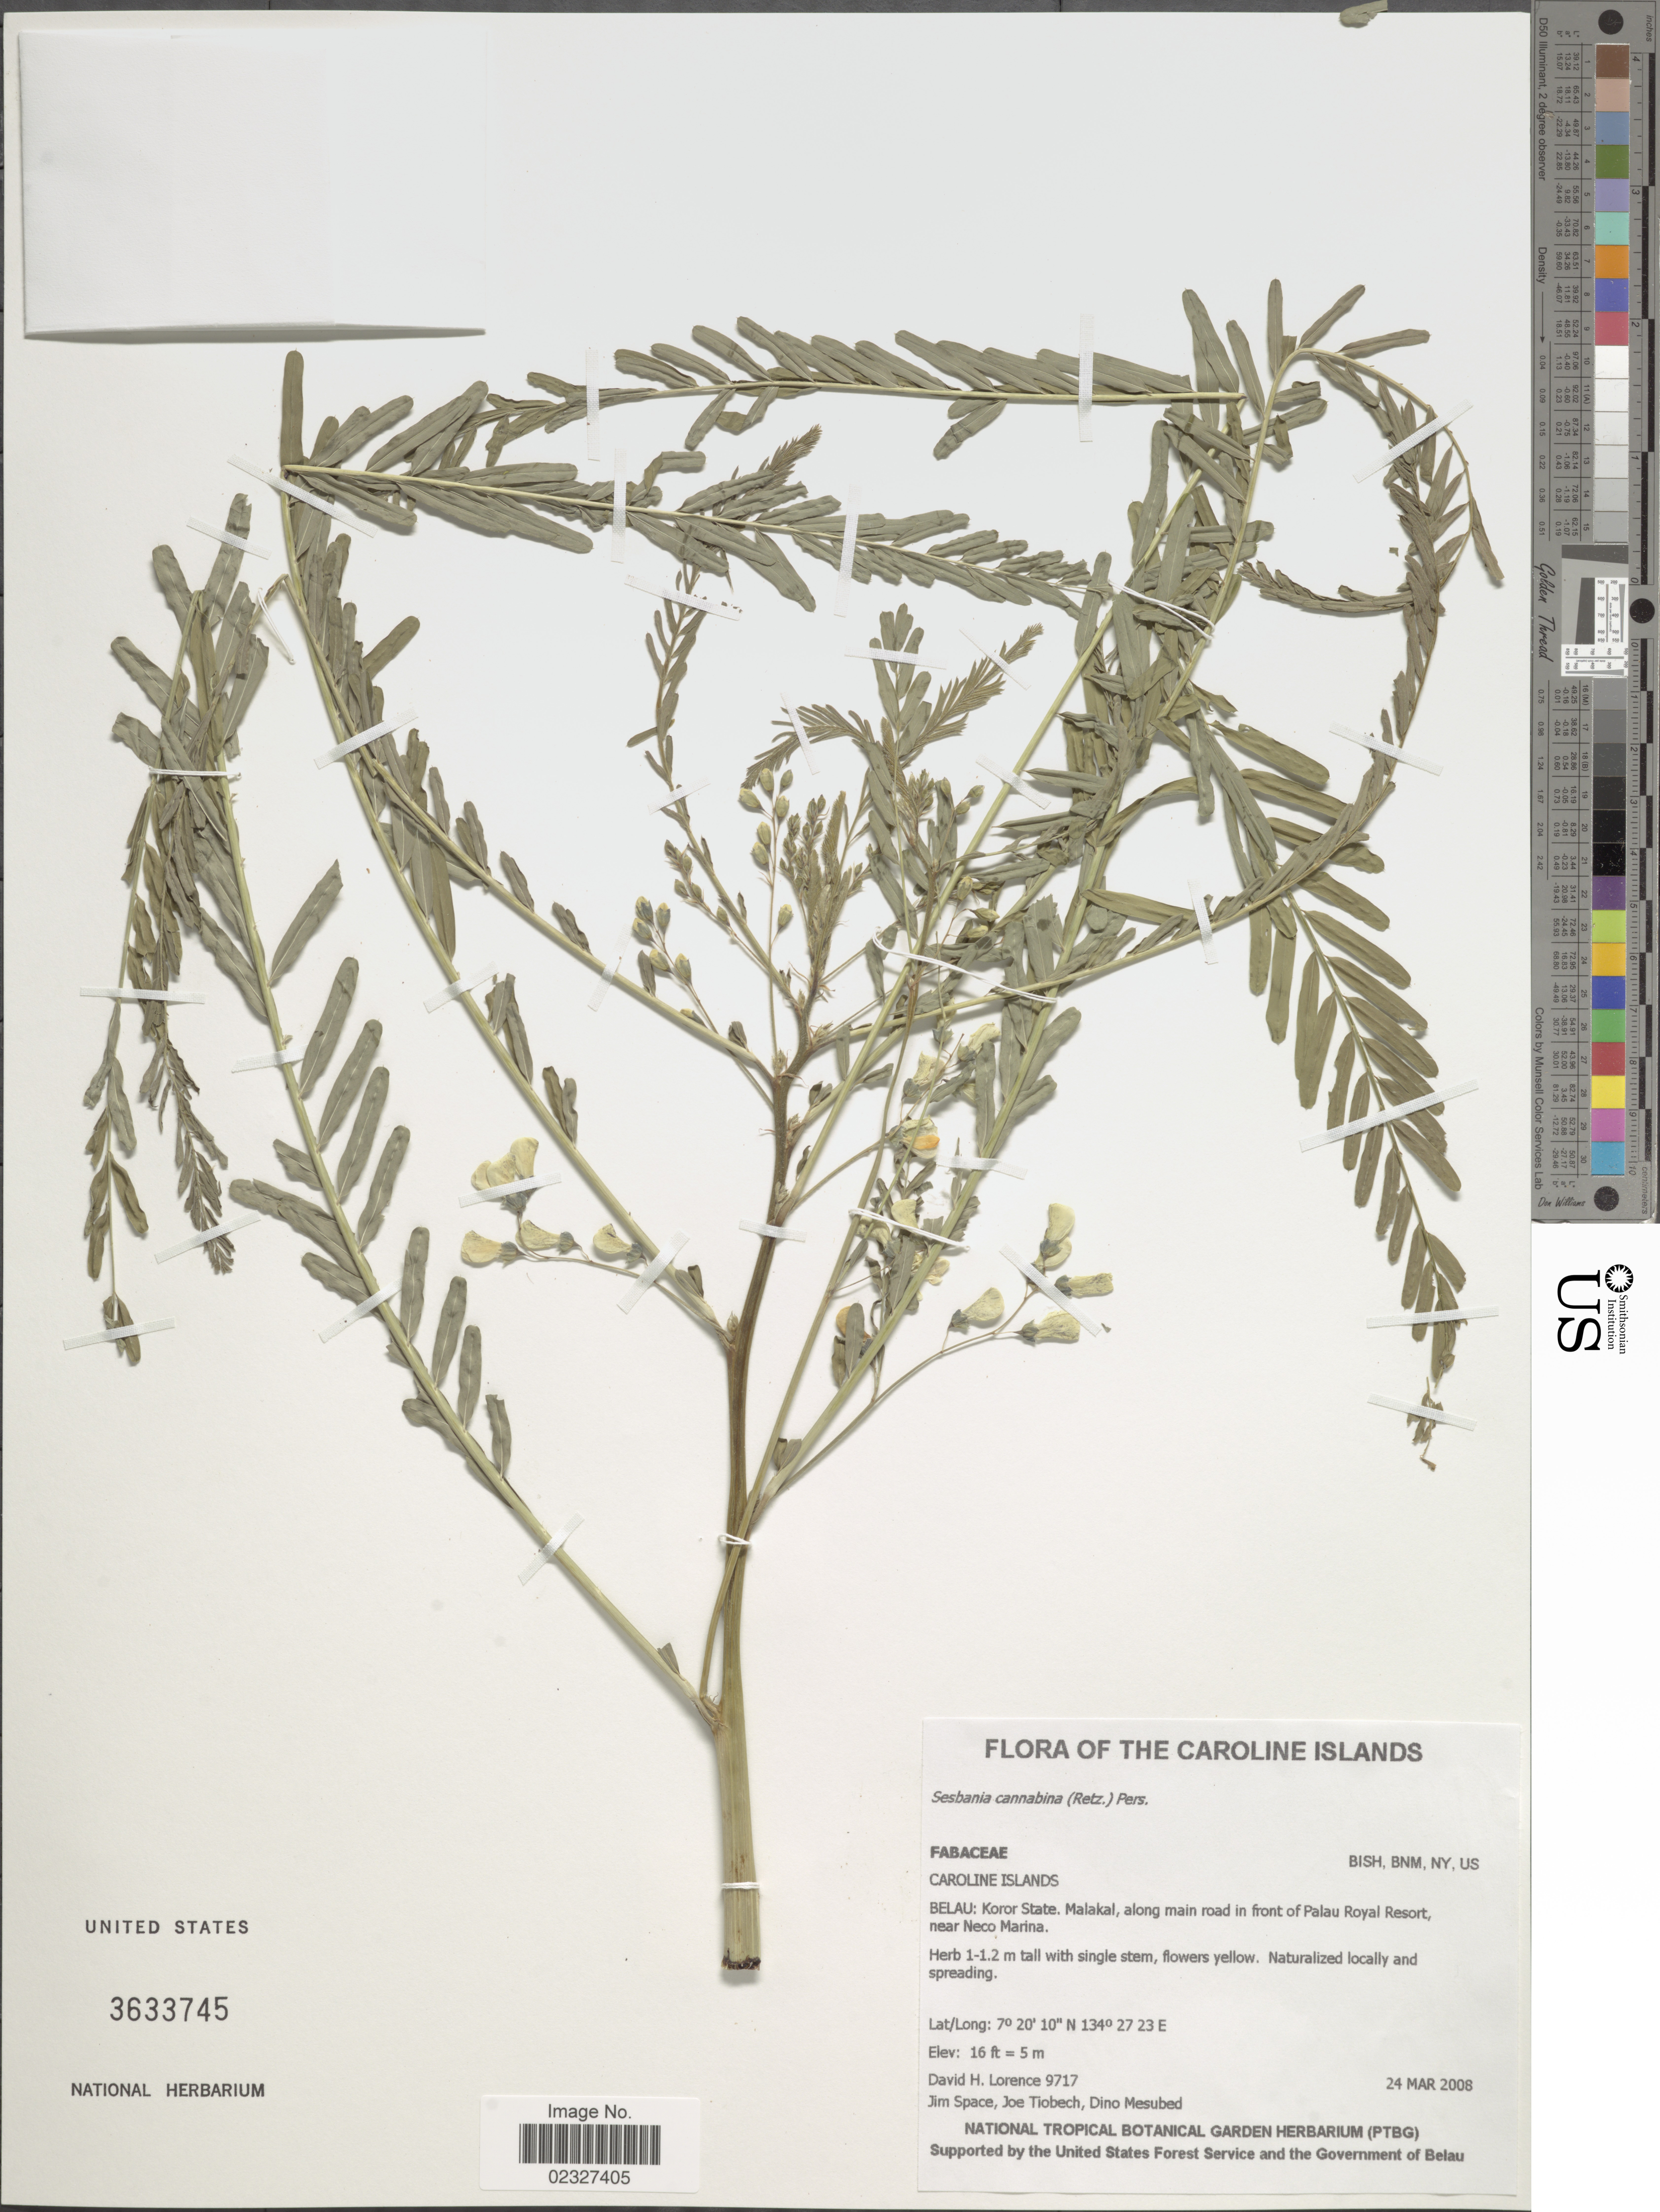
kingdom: Plantae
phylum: Tracheophyta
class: Magnoliopsida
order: Fabales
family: Fabaceae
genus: Sesbania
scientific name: Sesbania cannabina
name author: (Retz.) Poir.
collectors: D. Lorence, J. Space, J. Tiobech & D. Mesubed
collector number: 9717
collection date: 2008-03-24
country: Palau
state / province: Koror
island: Ngemelachel [Malakal]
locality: Caroline Islands, Koror State, Malakal, along main road in front of Palau Royal Resort, near Neco Marina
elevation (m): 5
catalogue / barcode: US 3633745